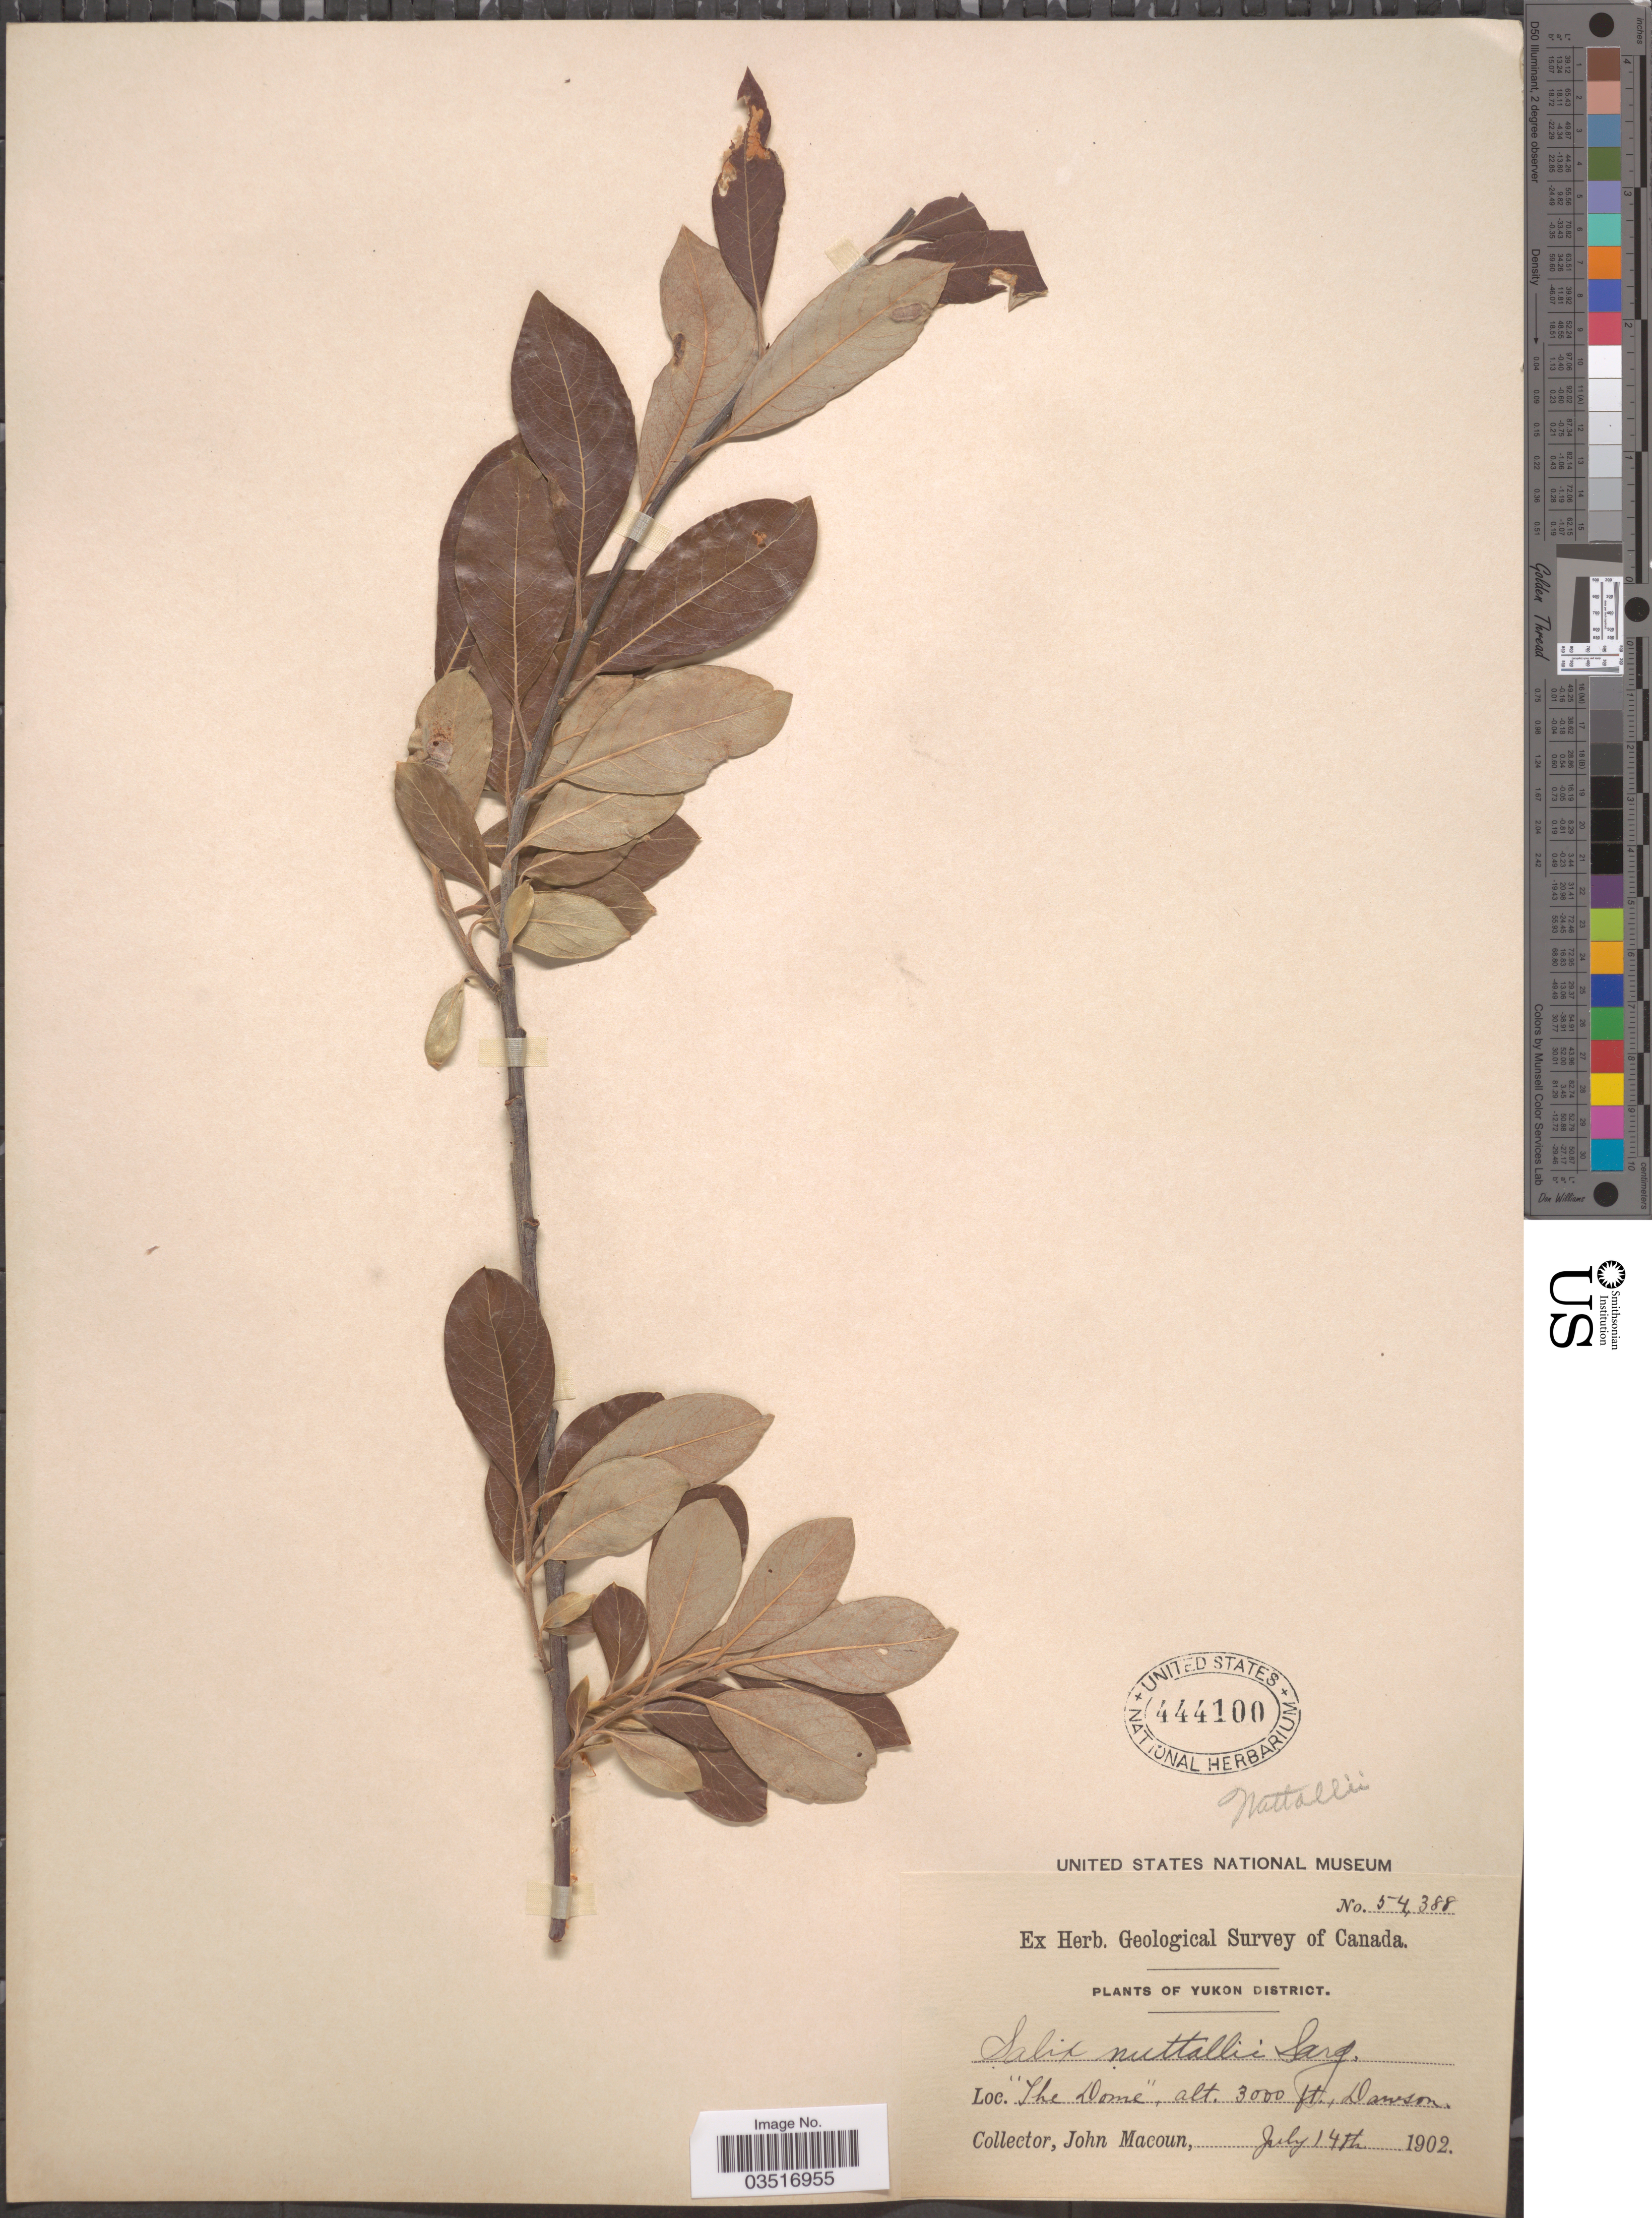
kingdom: Plantae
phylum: Tracheophyta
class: Magnoliopsida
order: Malpighiales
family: Salicaceae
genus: Salix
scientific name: Salix scouleriana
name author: Barratt ex Hook.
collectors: J. Macoun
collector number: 54388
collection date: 1902-07-14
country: Canada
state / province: Yukon Territory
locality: The Dome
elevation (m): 914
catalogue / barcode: US 444100